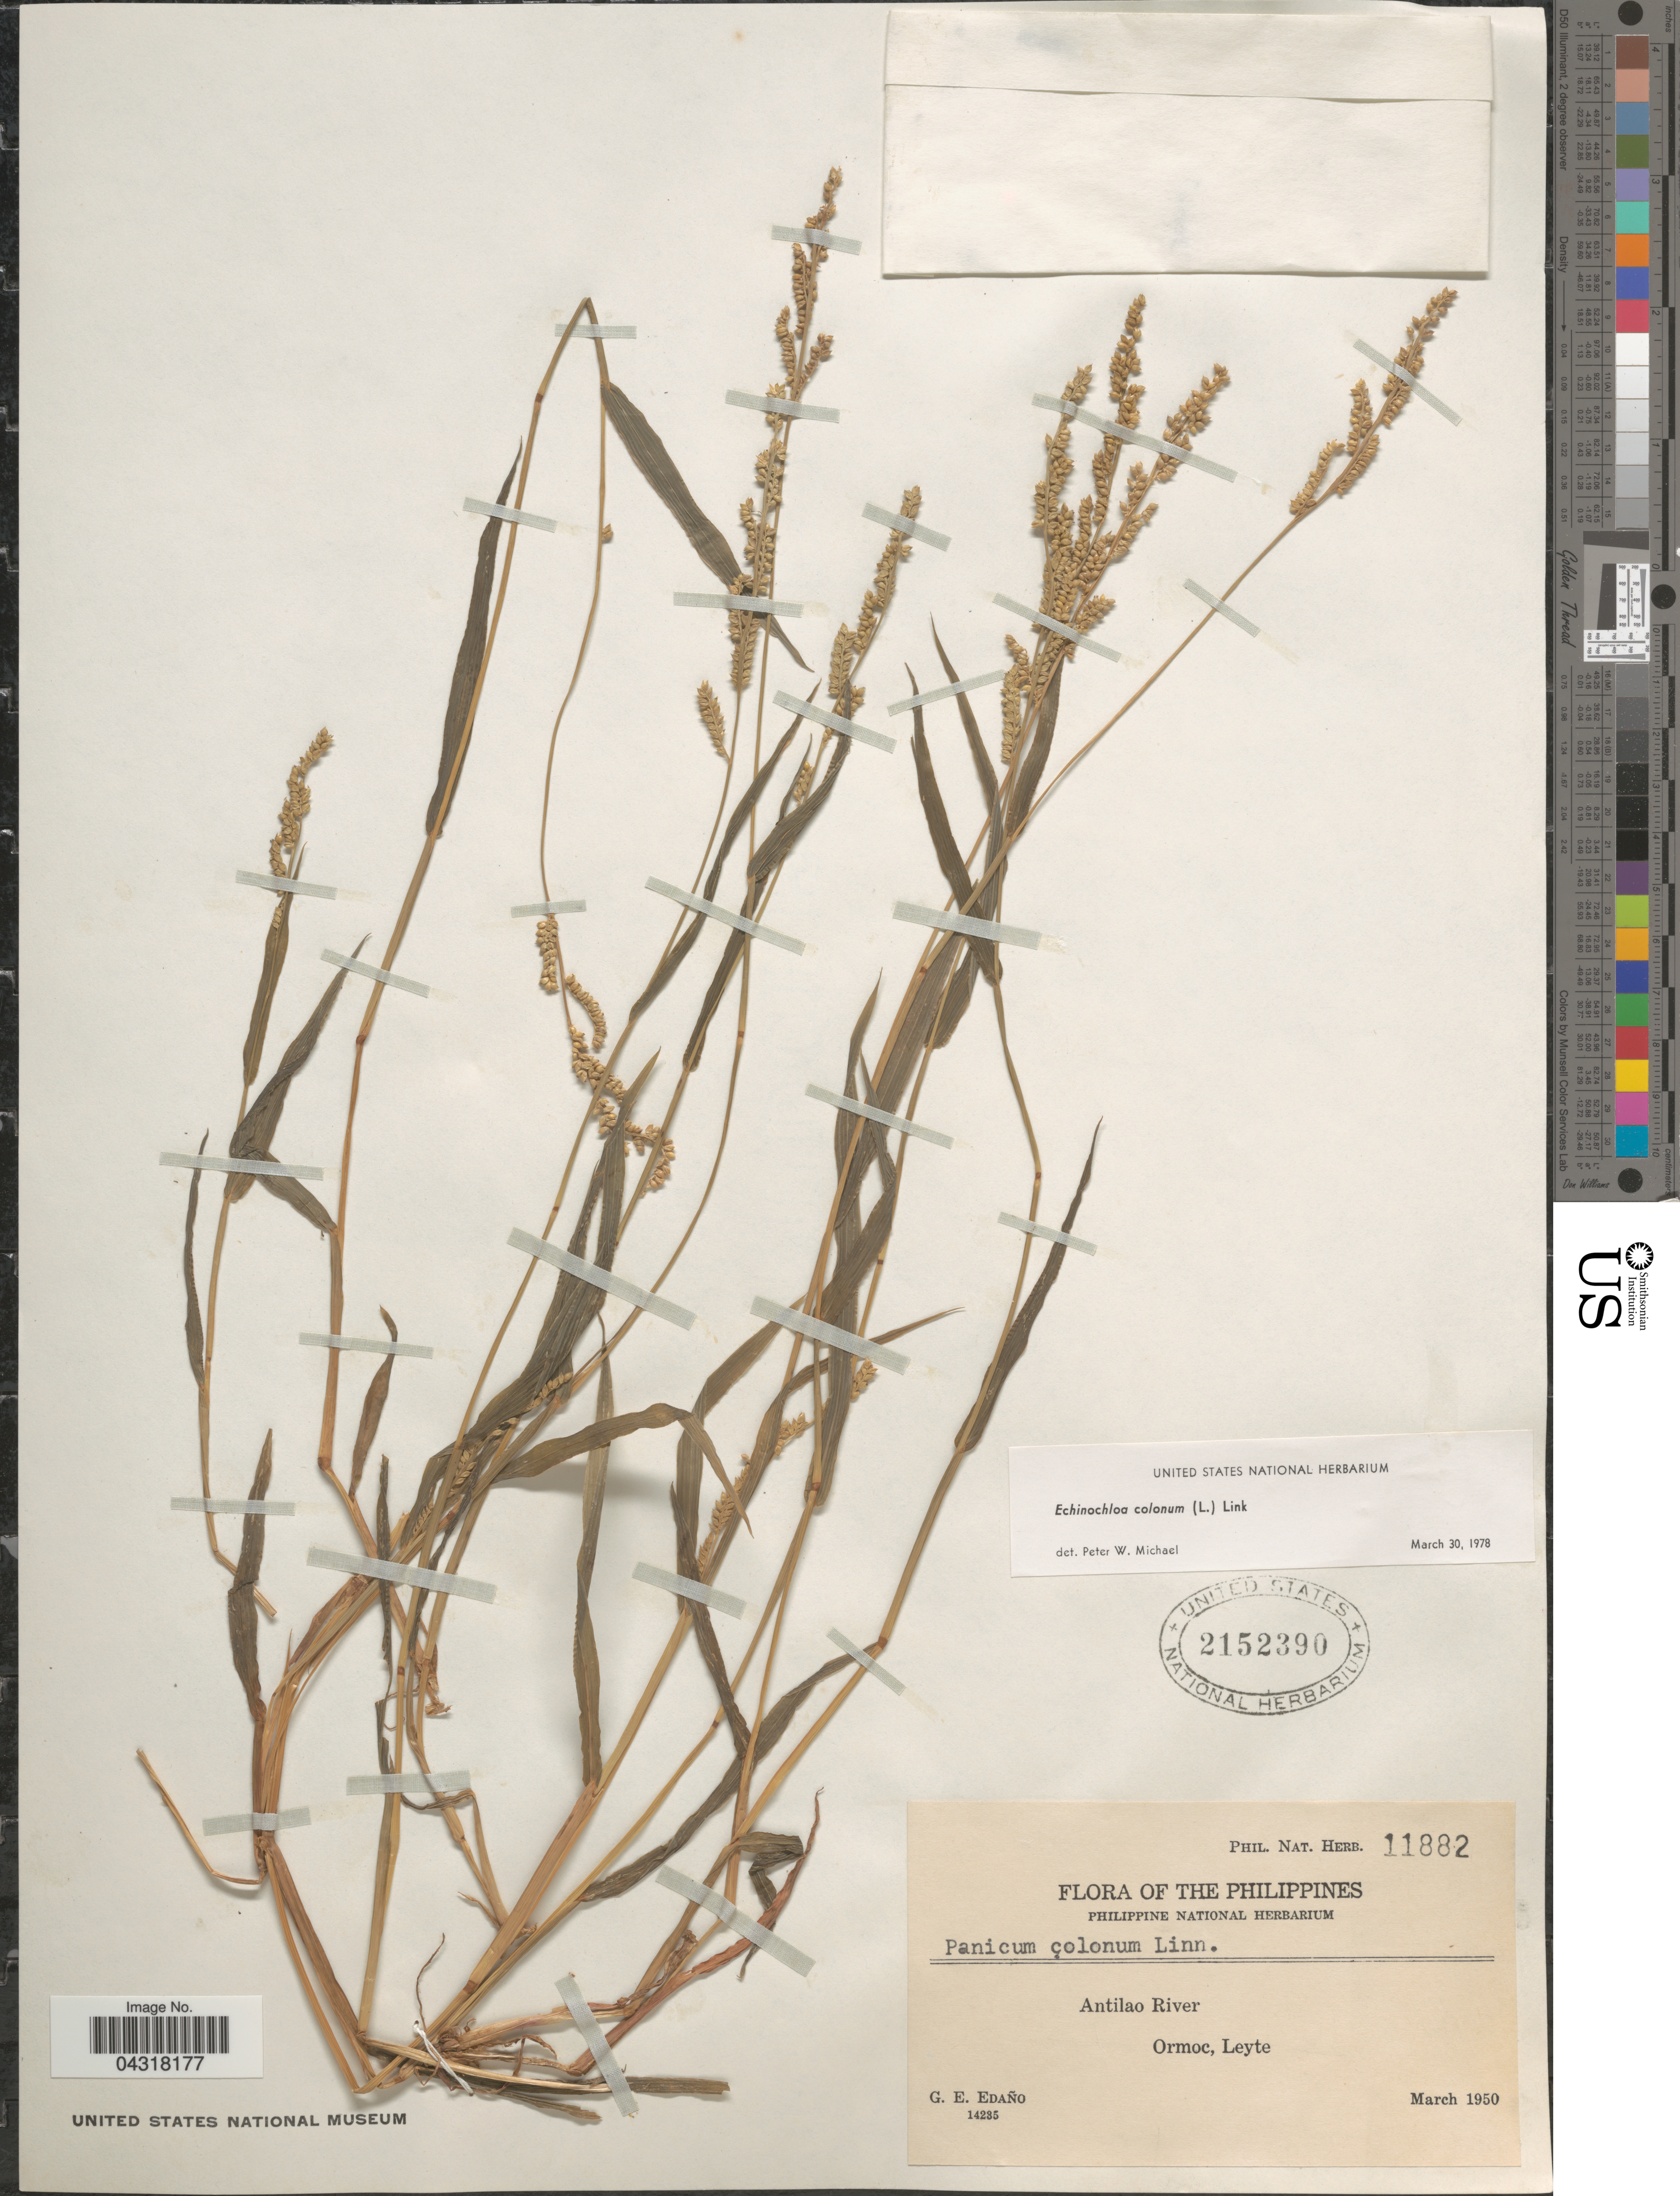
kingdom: Plantae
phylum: Tracheophyta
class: Liliopsida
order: Poales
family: Poaceae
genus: Echinochloa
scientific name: Echinochloa colona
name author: (L.) Link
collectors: G. E. Edaño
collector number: Phil. Nat. Herb. 11882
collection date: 1950-03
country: Philippines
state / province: Eastern Visayas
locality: Antilao River. Ormoc, Leyte.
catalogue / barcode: US 2152390